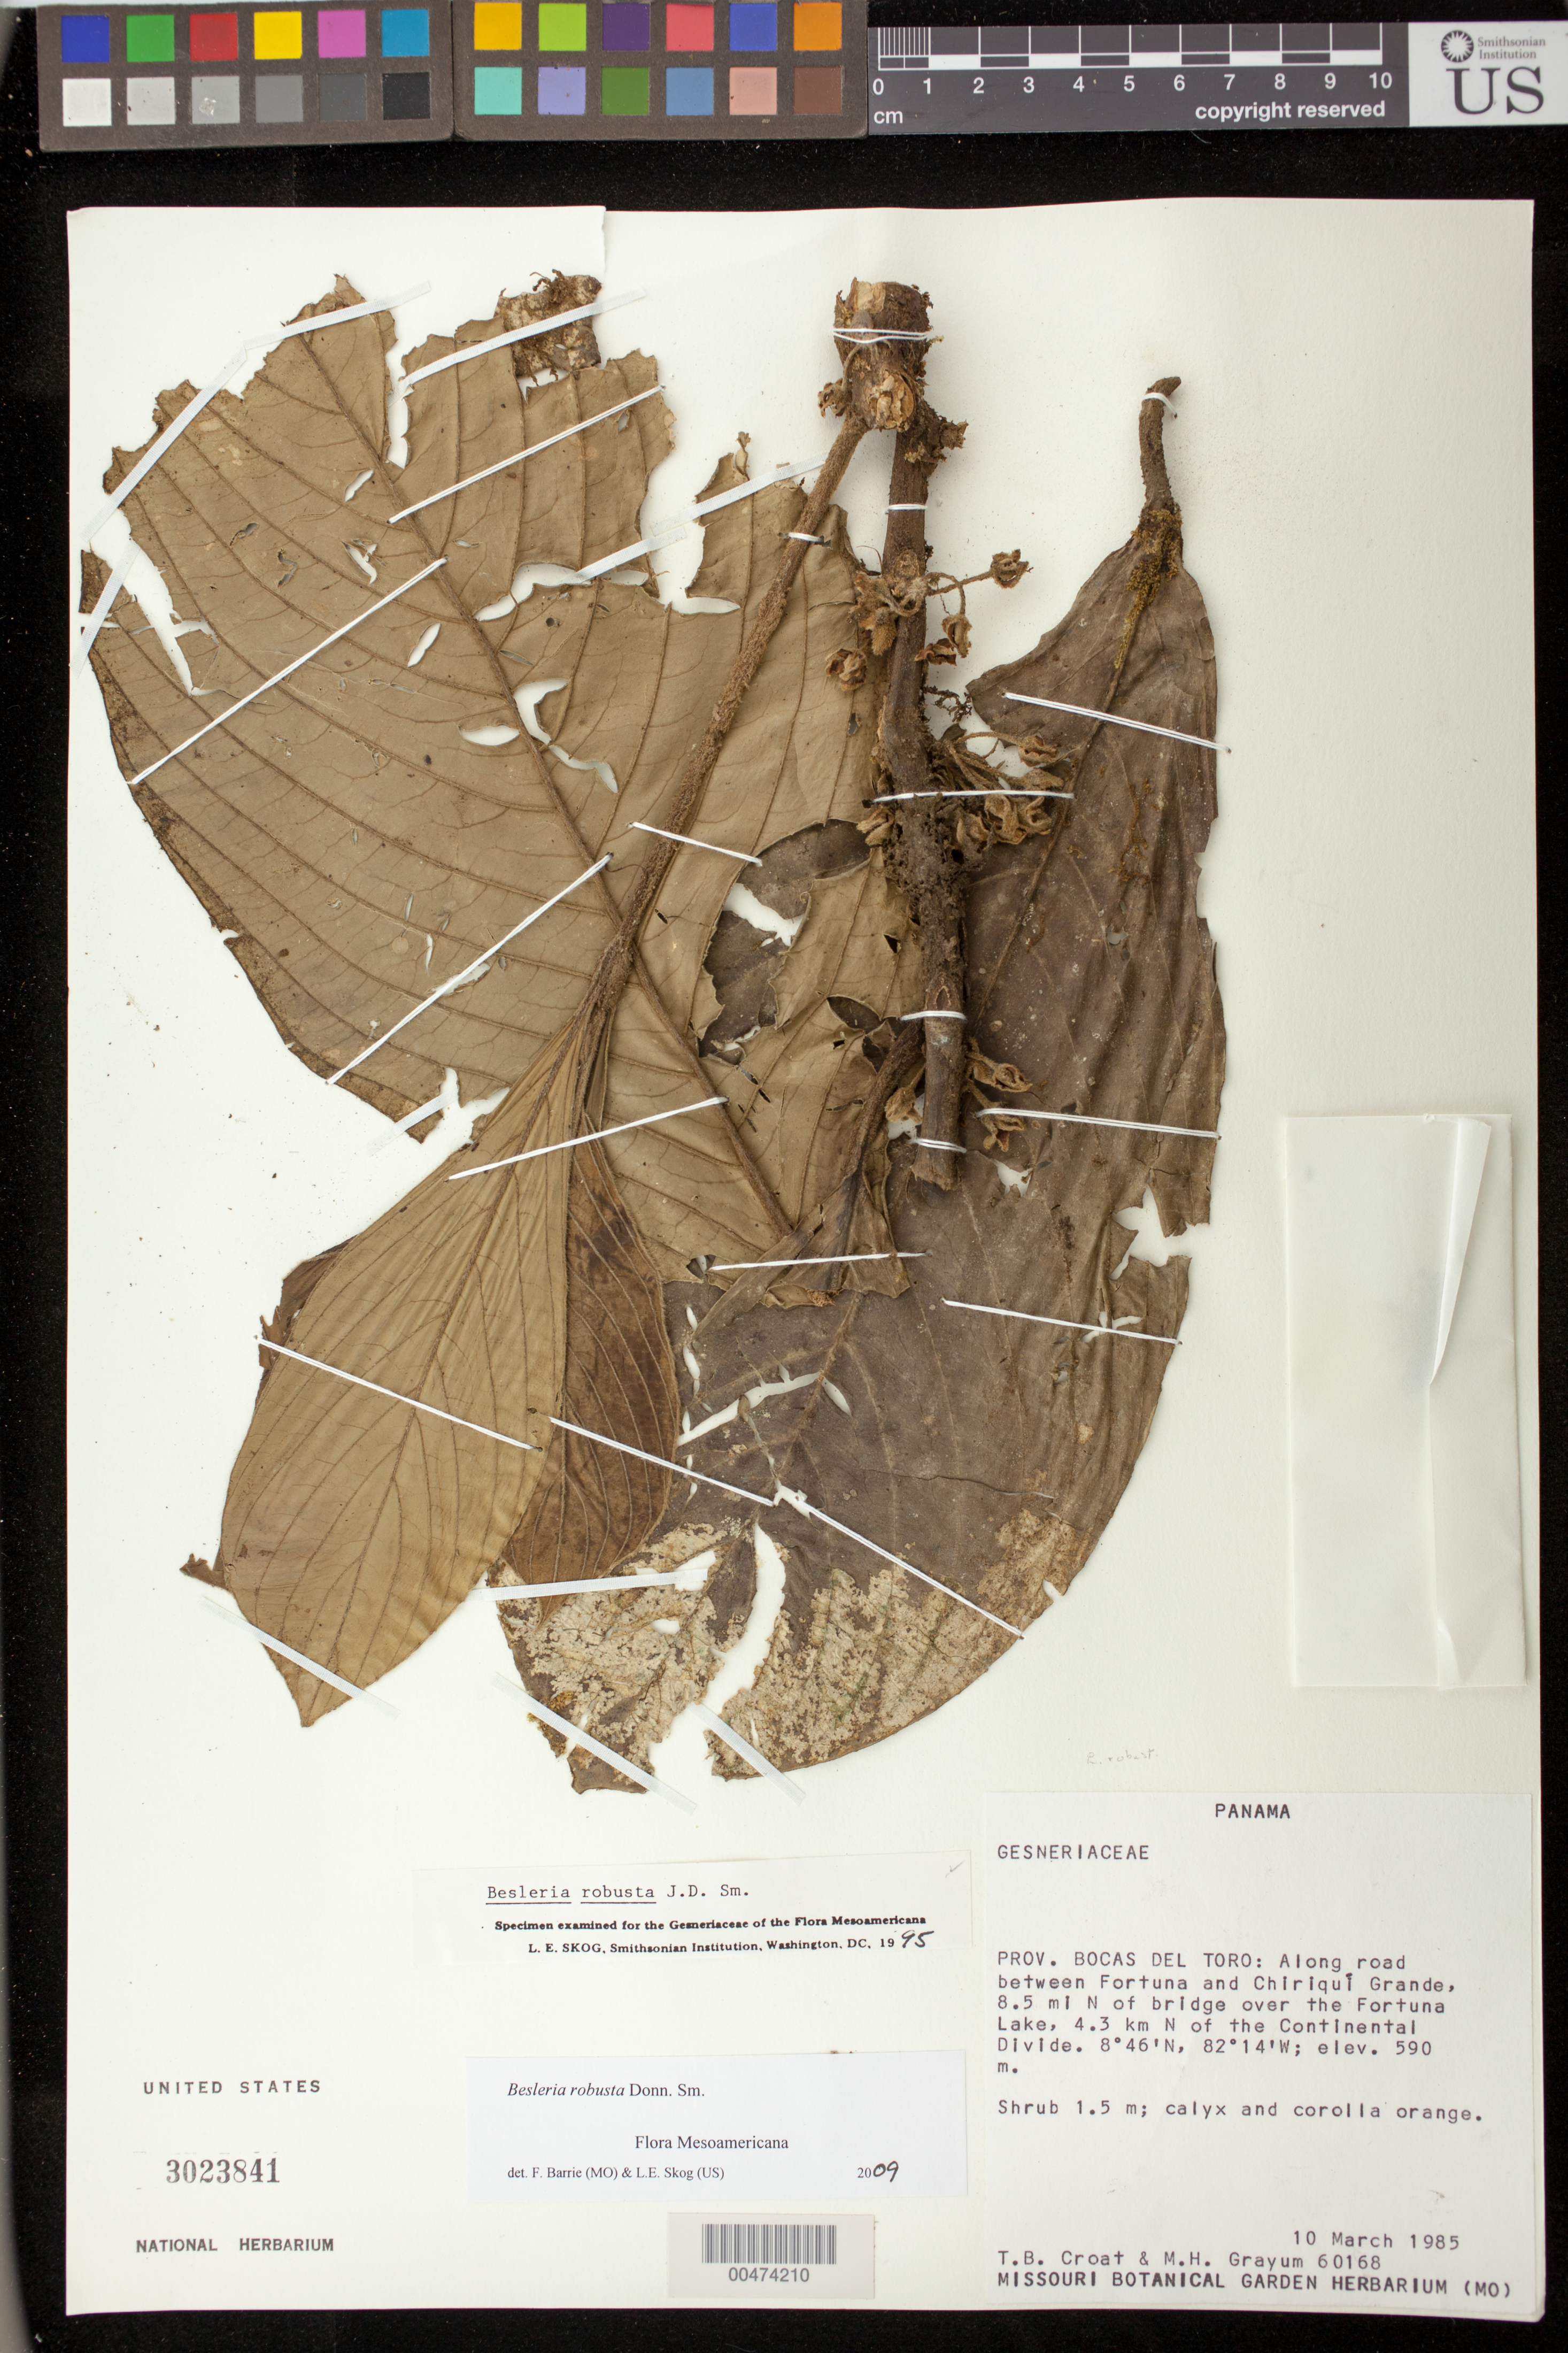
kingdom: Plantae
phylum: Tracheophyta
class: Magnoliopsida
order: Lamiales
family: Gesneriaceae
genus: Besleria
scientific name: Besleria robusta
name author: Donn. Sm.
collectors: T. B. Croat & M. H. Grayum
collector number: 60168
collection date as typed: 10 Mar 1985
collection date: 1985-03-10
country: Panama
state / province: Bocas del Toro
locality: Between Fortuna and Chiriqui Grande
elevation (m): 590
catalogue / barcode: US 3023841